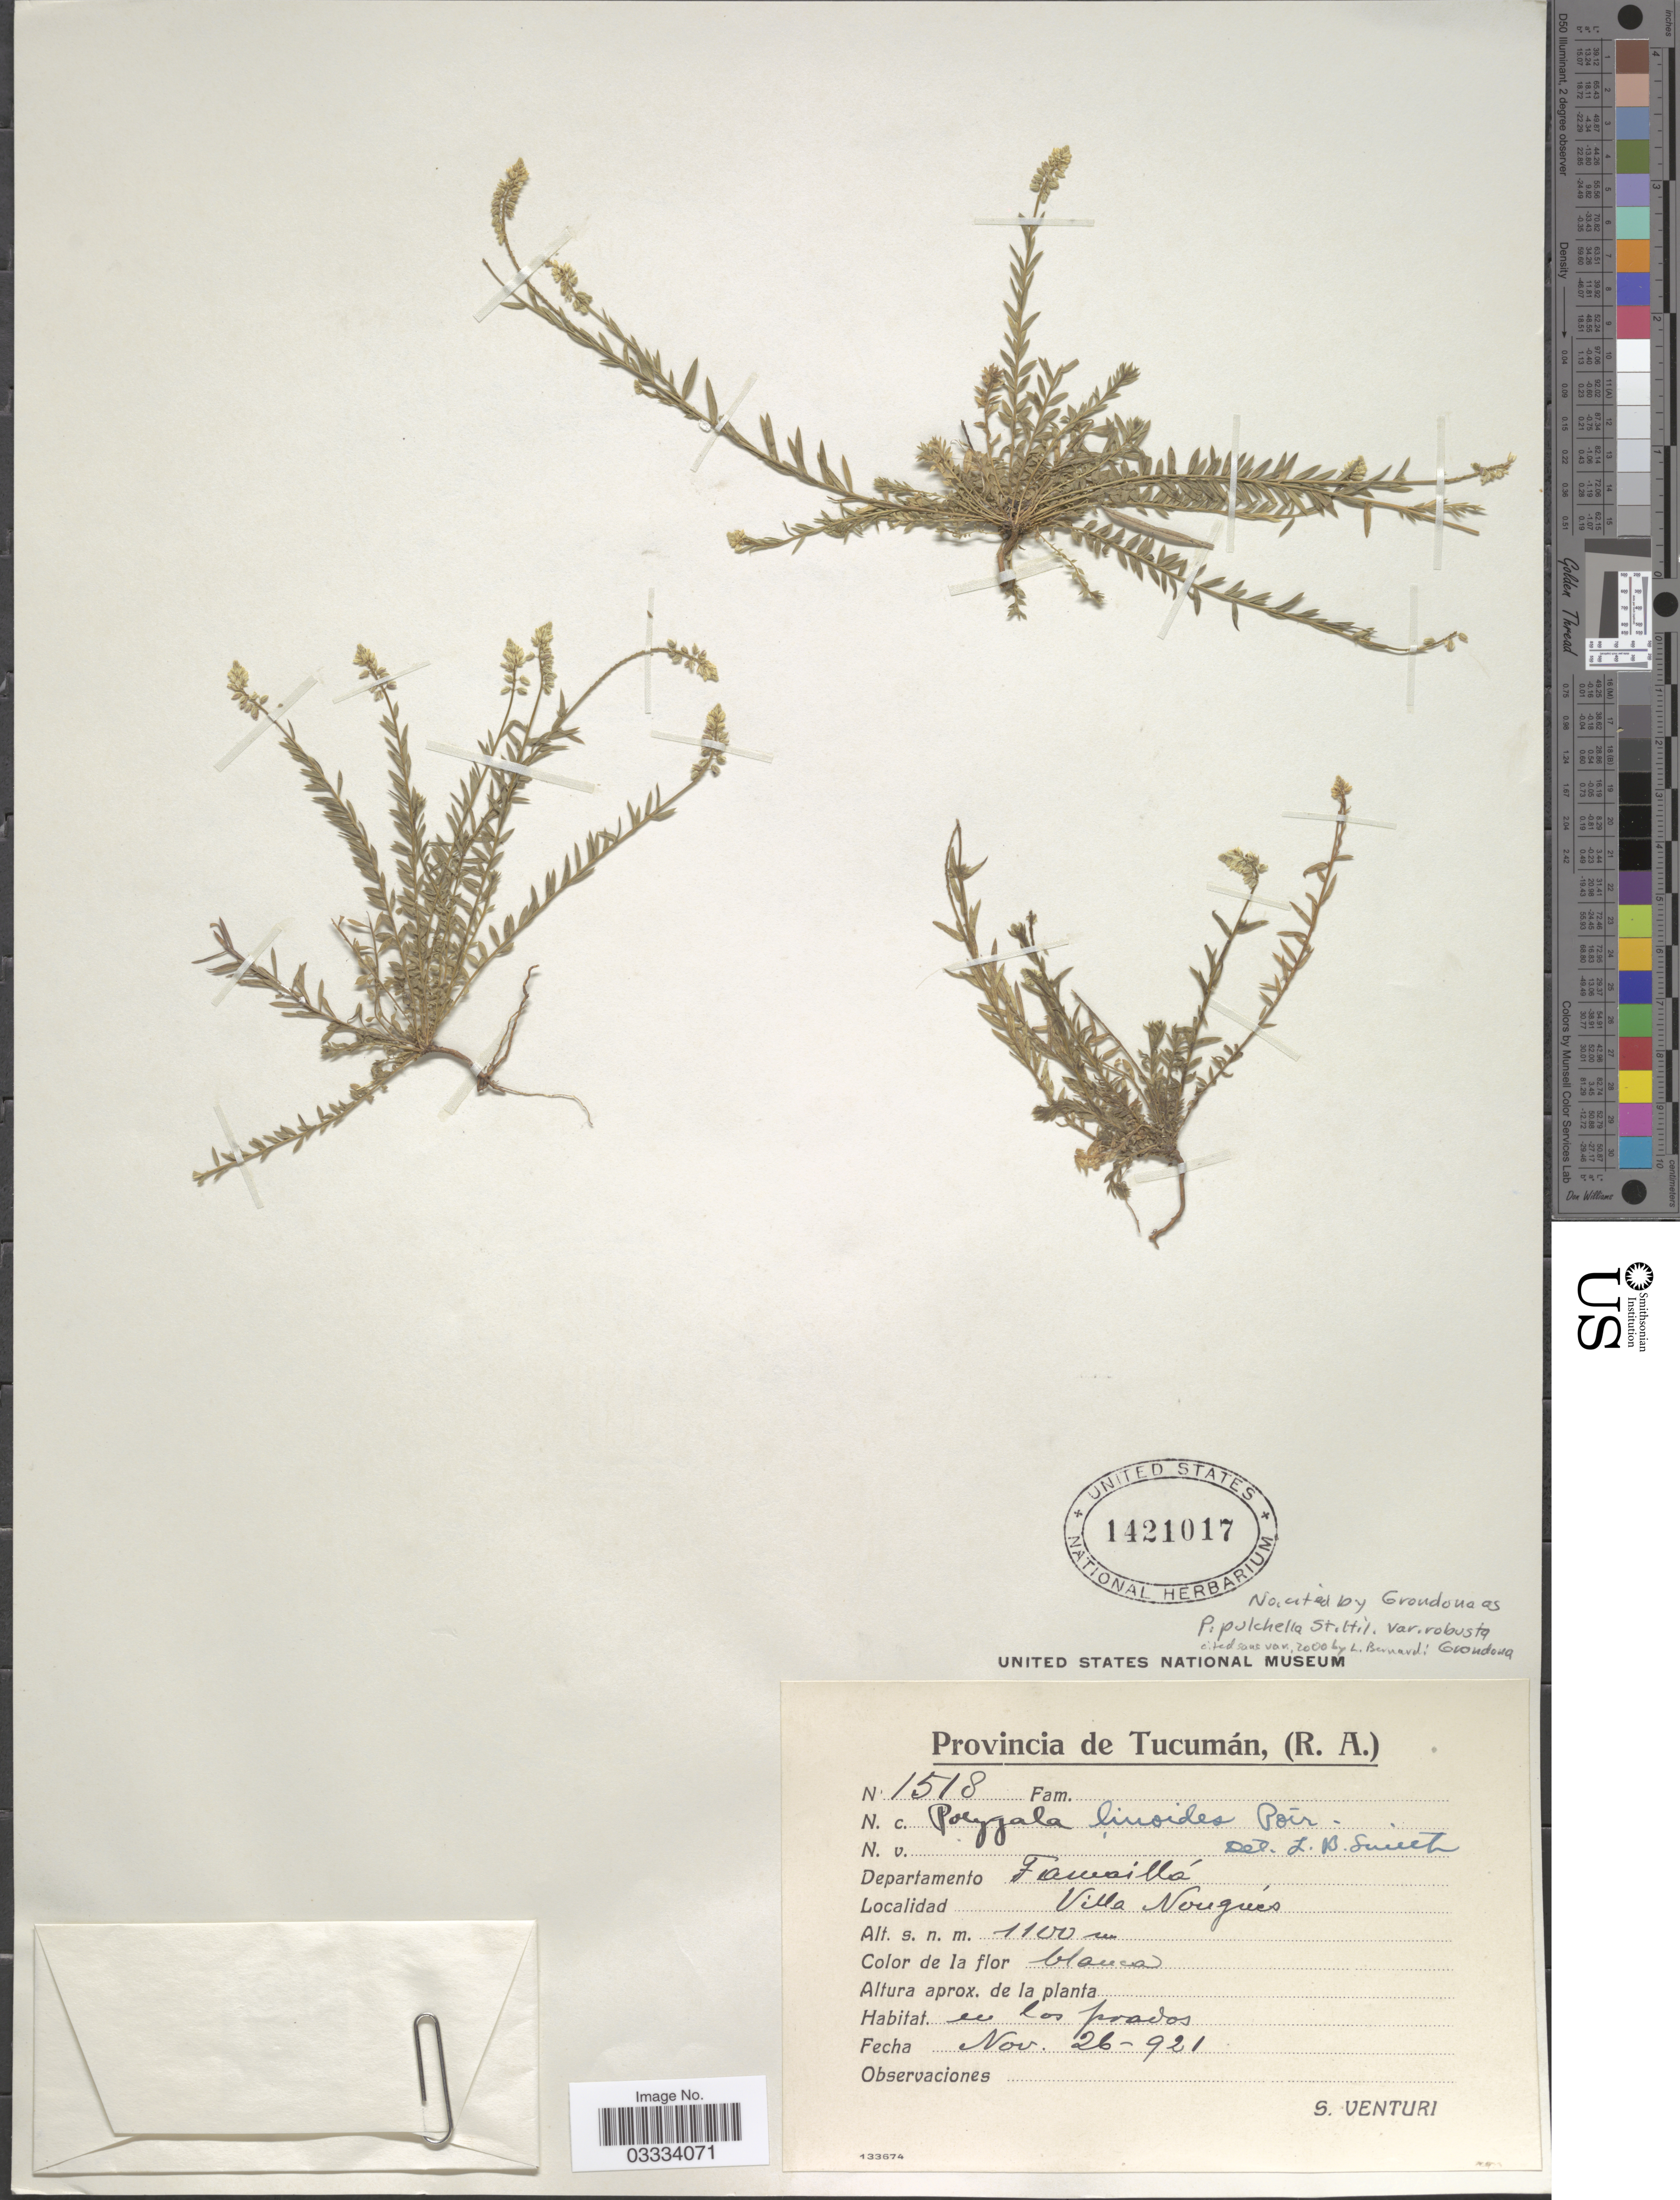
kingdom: Plantae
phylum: Tracheophyta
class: Magnoliopsida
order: Fabales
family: Polygalaceae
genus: Polygala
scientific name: Polygala pulchella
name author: A. St.-Hil. & Moq.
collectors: S. Venturi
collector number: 1518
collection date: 1921-11-26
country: Argentina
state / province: Tucuman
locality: Departamento Famaillá, Villa Nougués.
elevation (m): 1100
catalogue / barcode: US 1421017